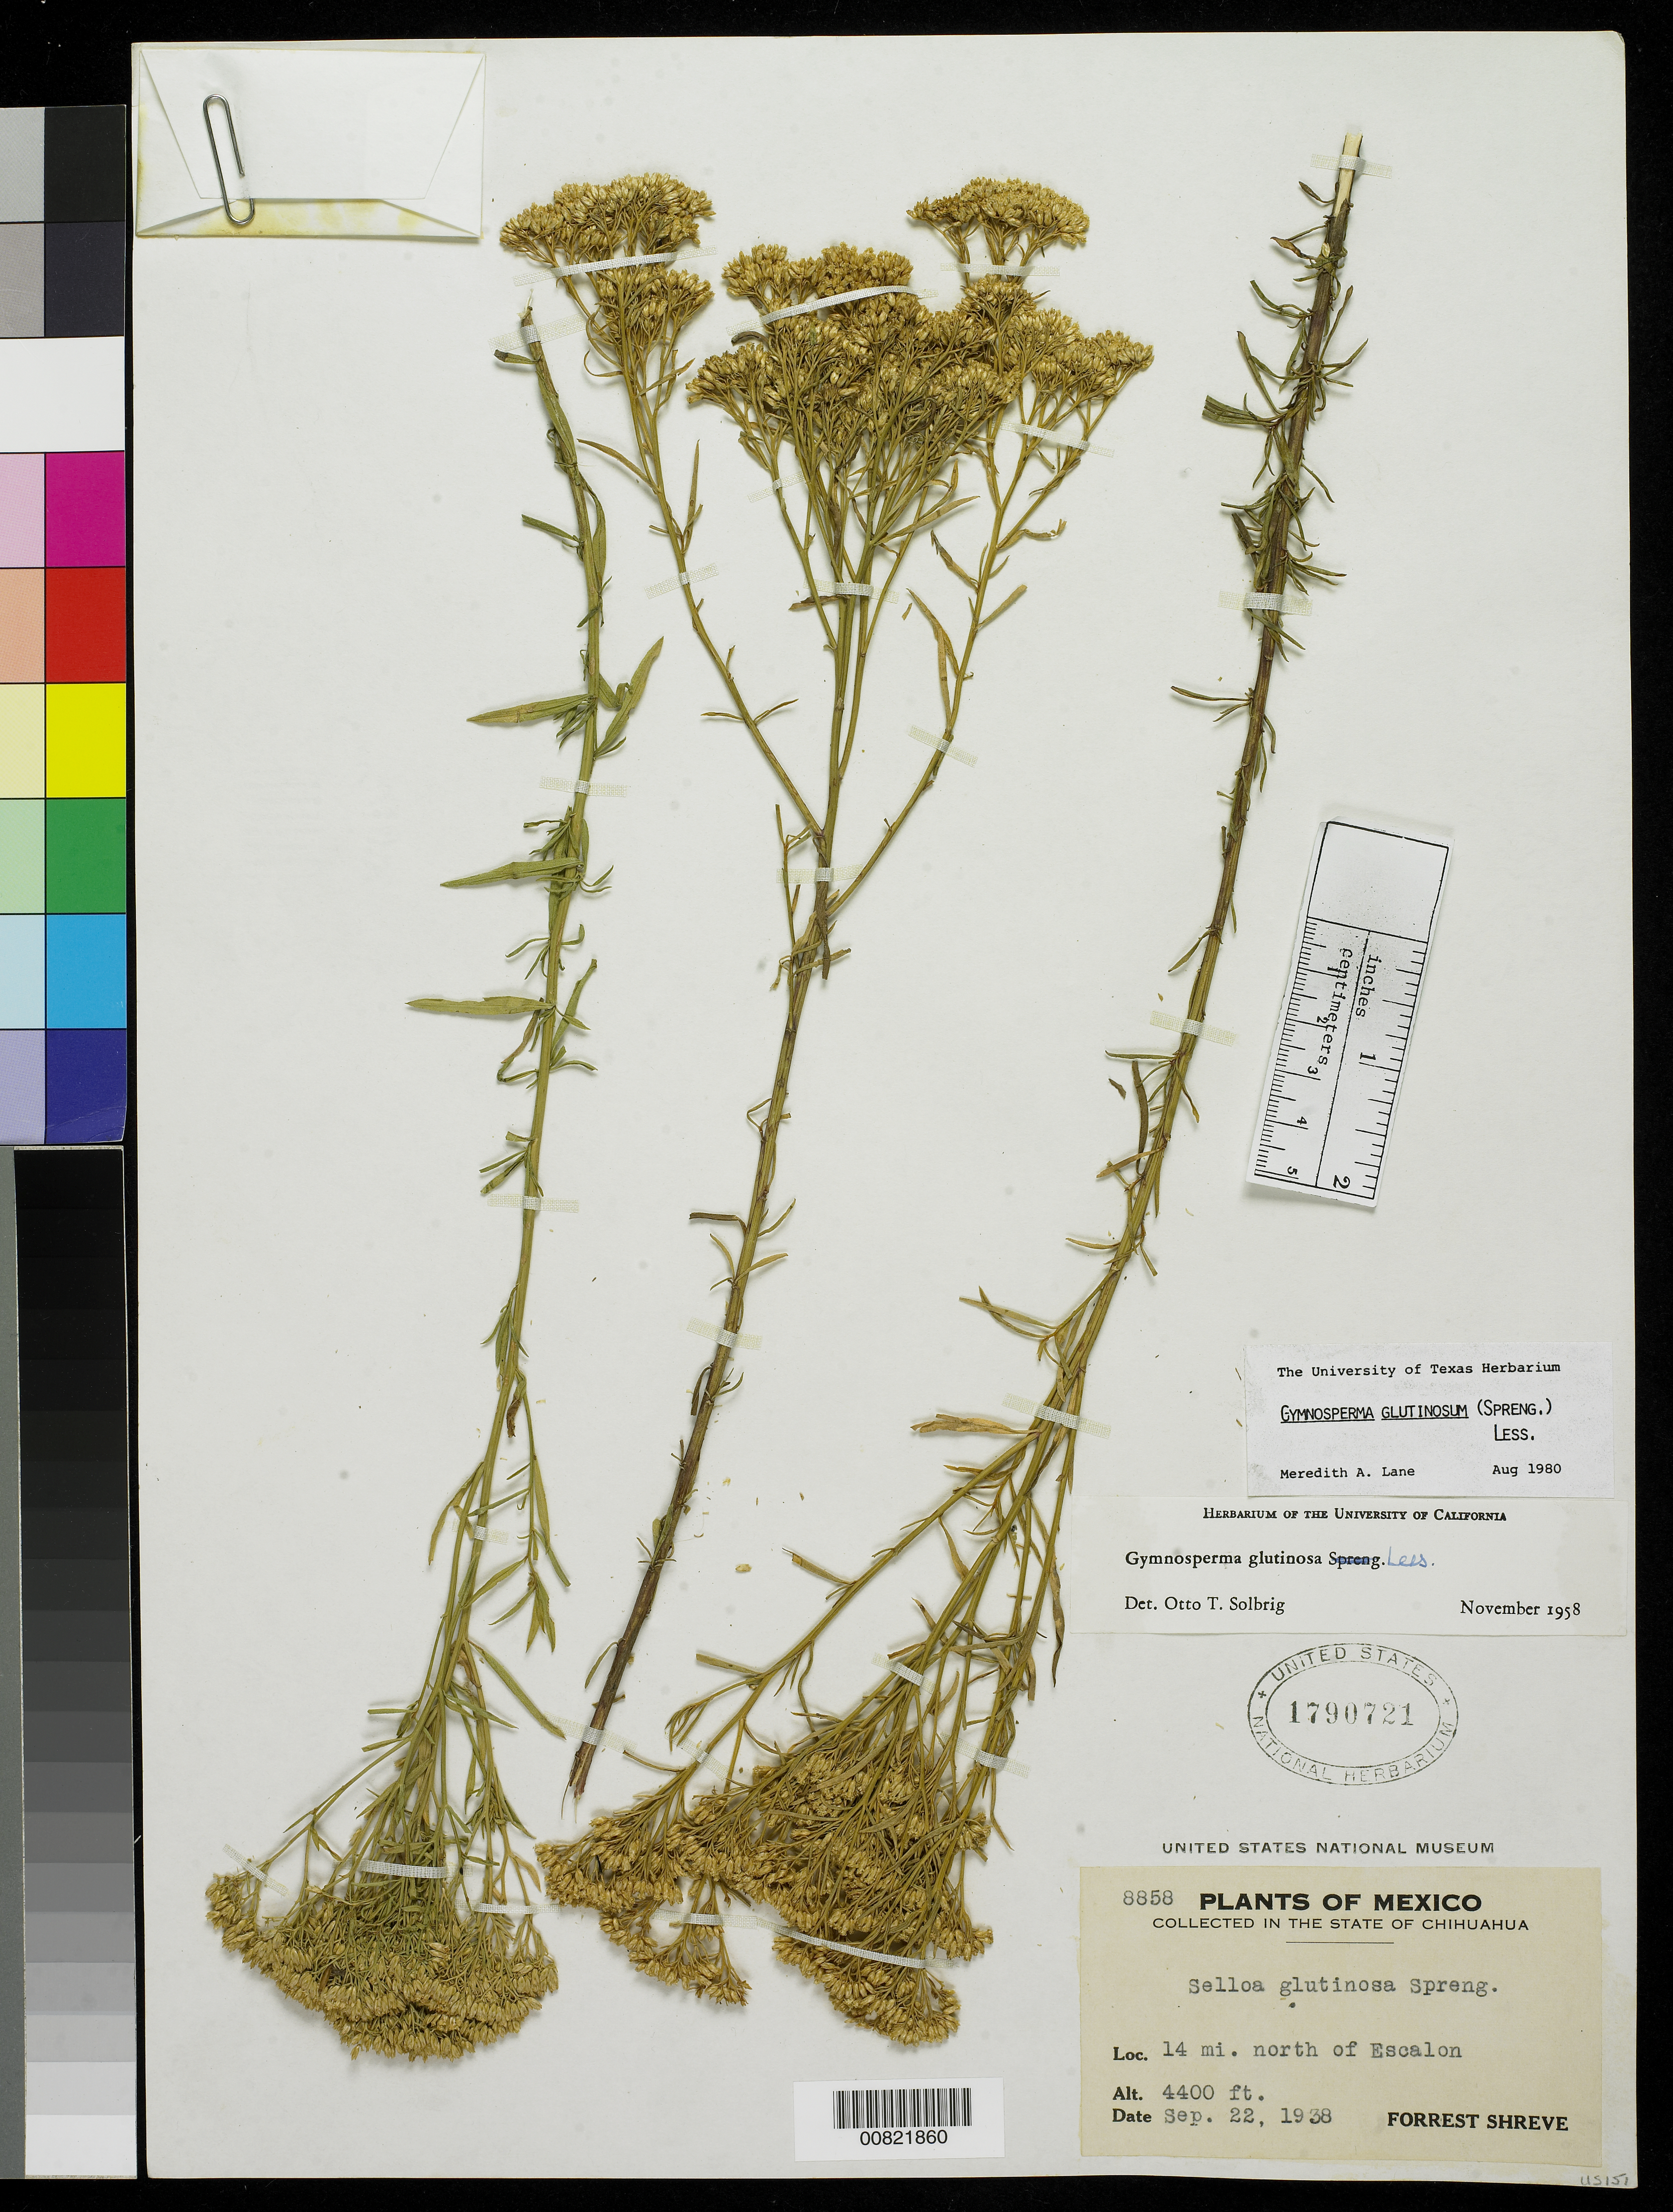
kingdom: Plantae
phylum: Tracheophyta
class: Magnoliopsida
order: Asterales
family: Asteraceae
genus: Gymnosperma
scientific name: Gymnosperma glutinosum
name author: (Spreng.) Less.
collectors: F. Shreve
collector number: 8858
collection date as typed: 22 Sep 1938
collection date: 1938-09-22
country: Mexico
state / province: Chihuahua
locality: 14 mi. north of Escalon, Chihuahua.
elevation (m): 1341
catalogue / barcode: US 1790721